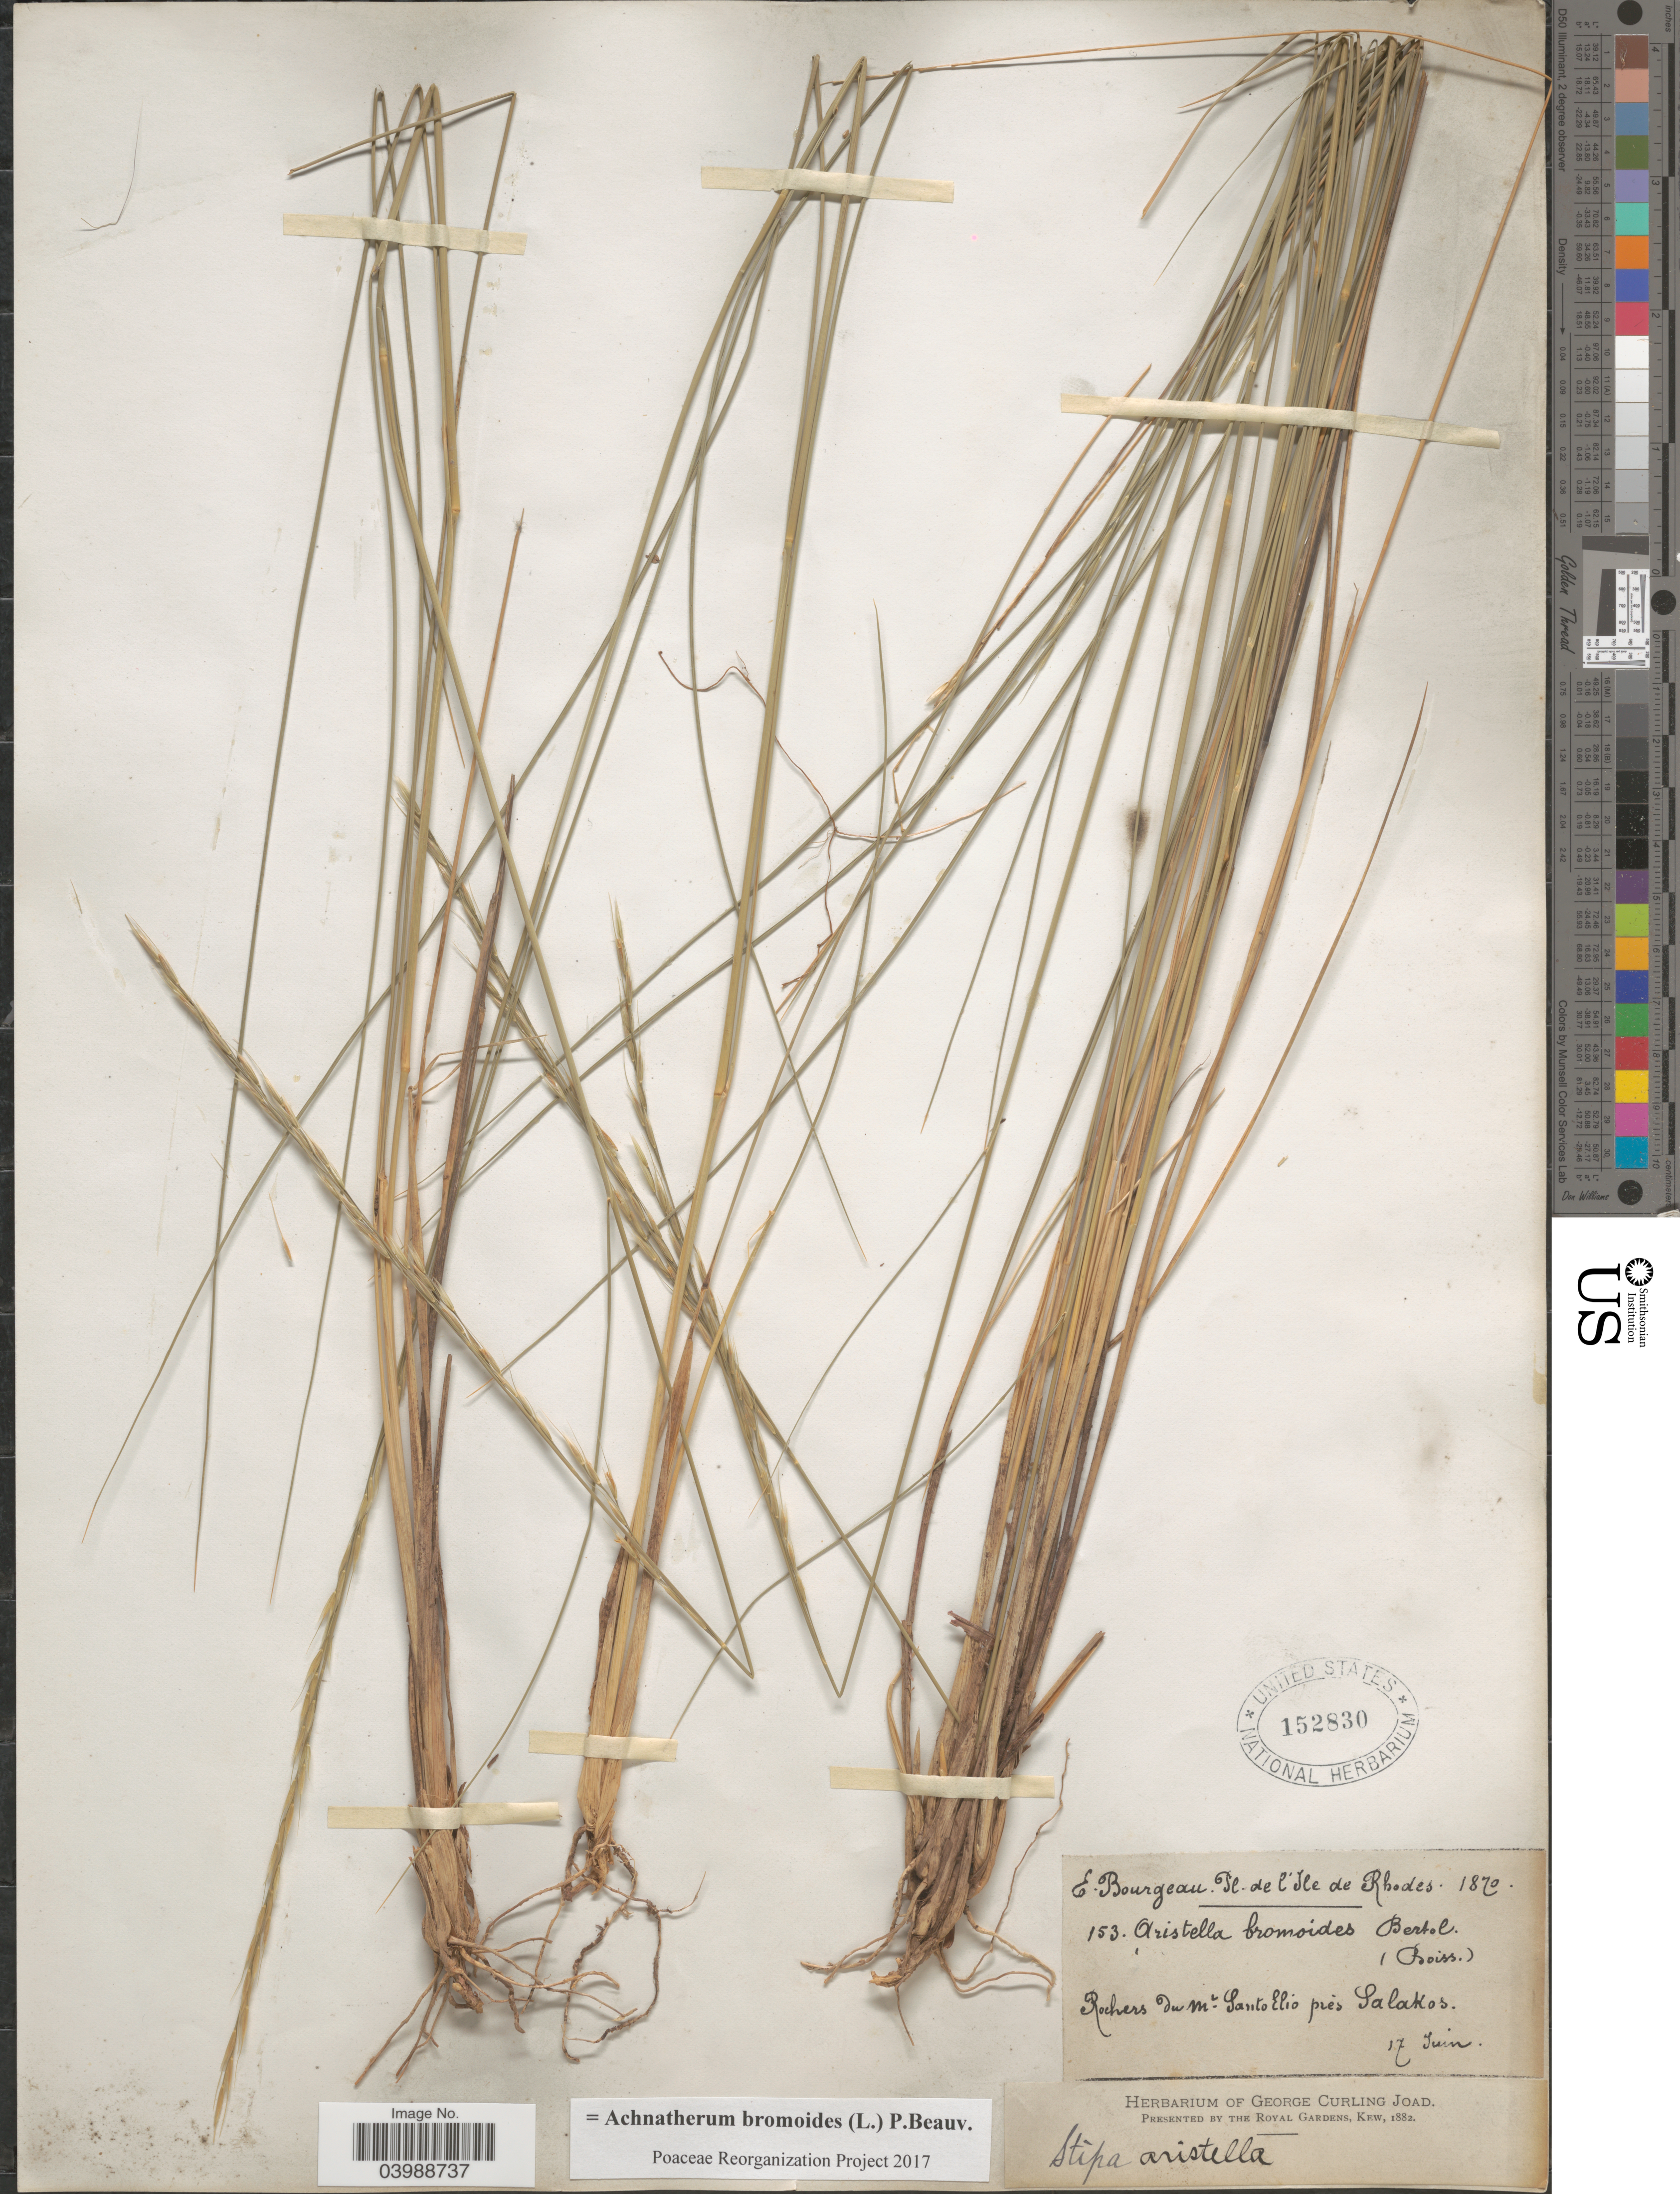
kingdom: Plantae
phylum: Tracheophyta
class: Liliopsida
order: Poales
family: Poaceae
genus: Achnatherum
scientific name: Achnatherum bromoides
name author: (L.) P. Beauv.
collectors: E. Bourgeau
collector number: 153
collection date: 1870-06-17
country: Greece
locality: L'Ile de Rhodes. Rochers du Mt Santollio prés Salakos.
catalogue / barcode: US 152830